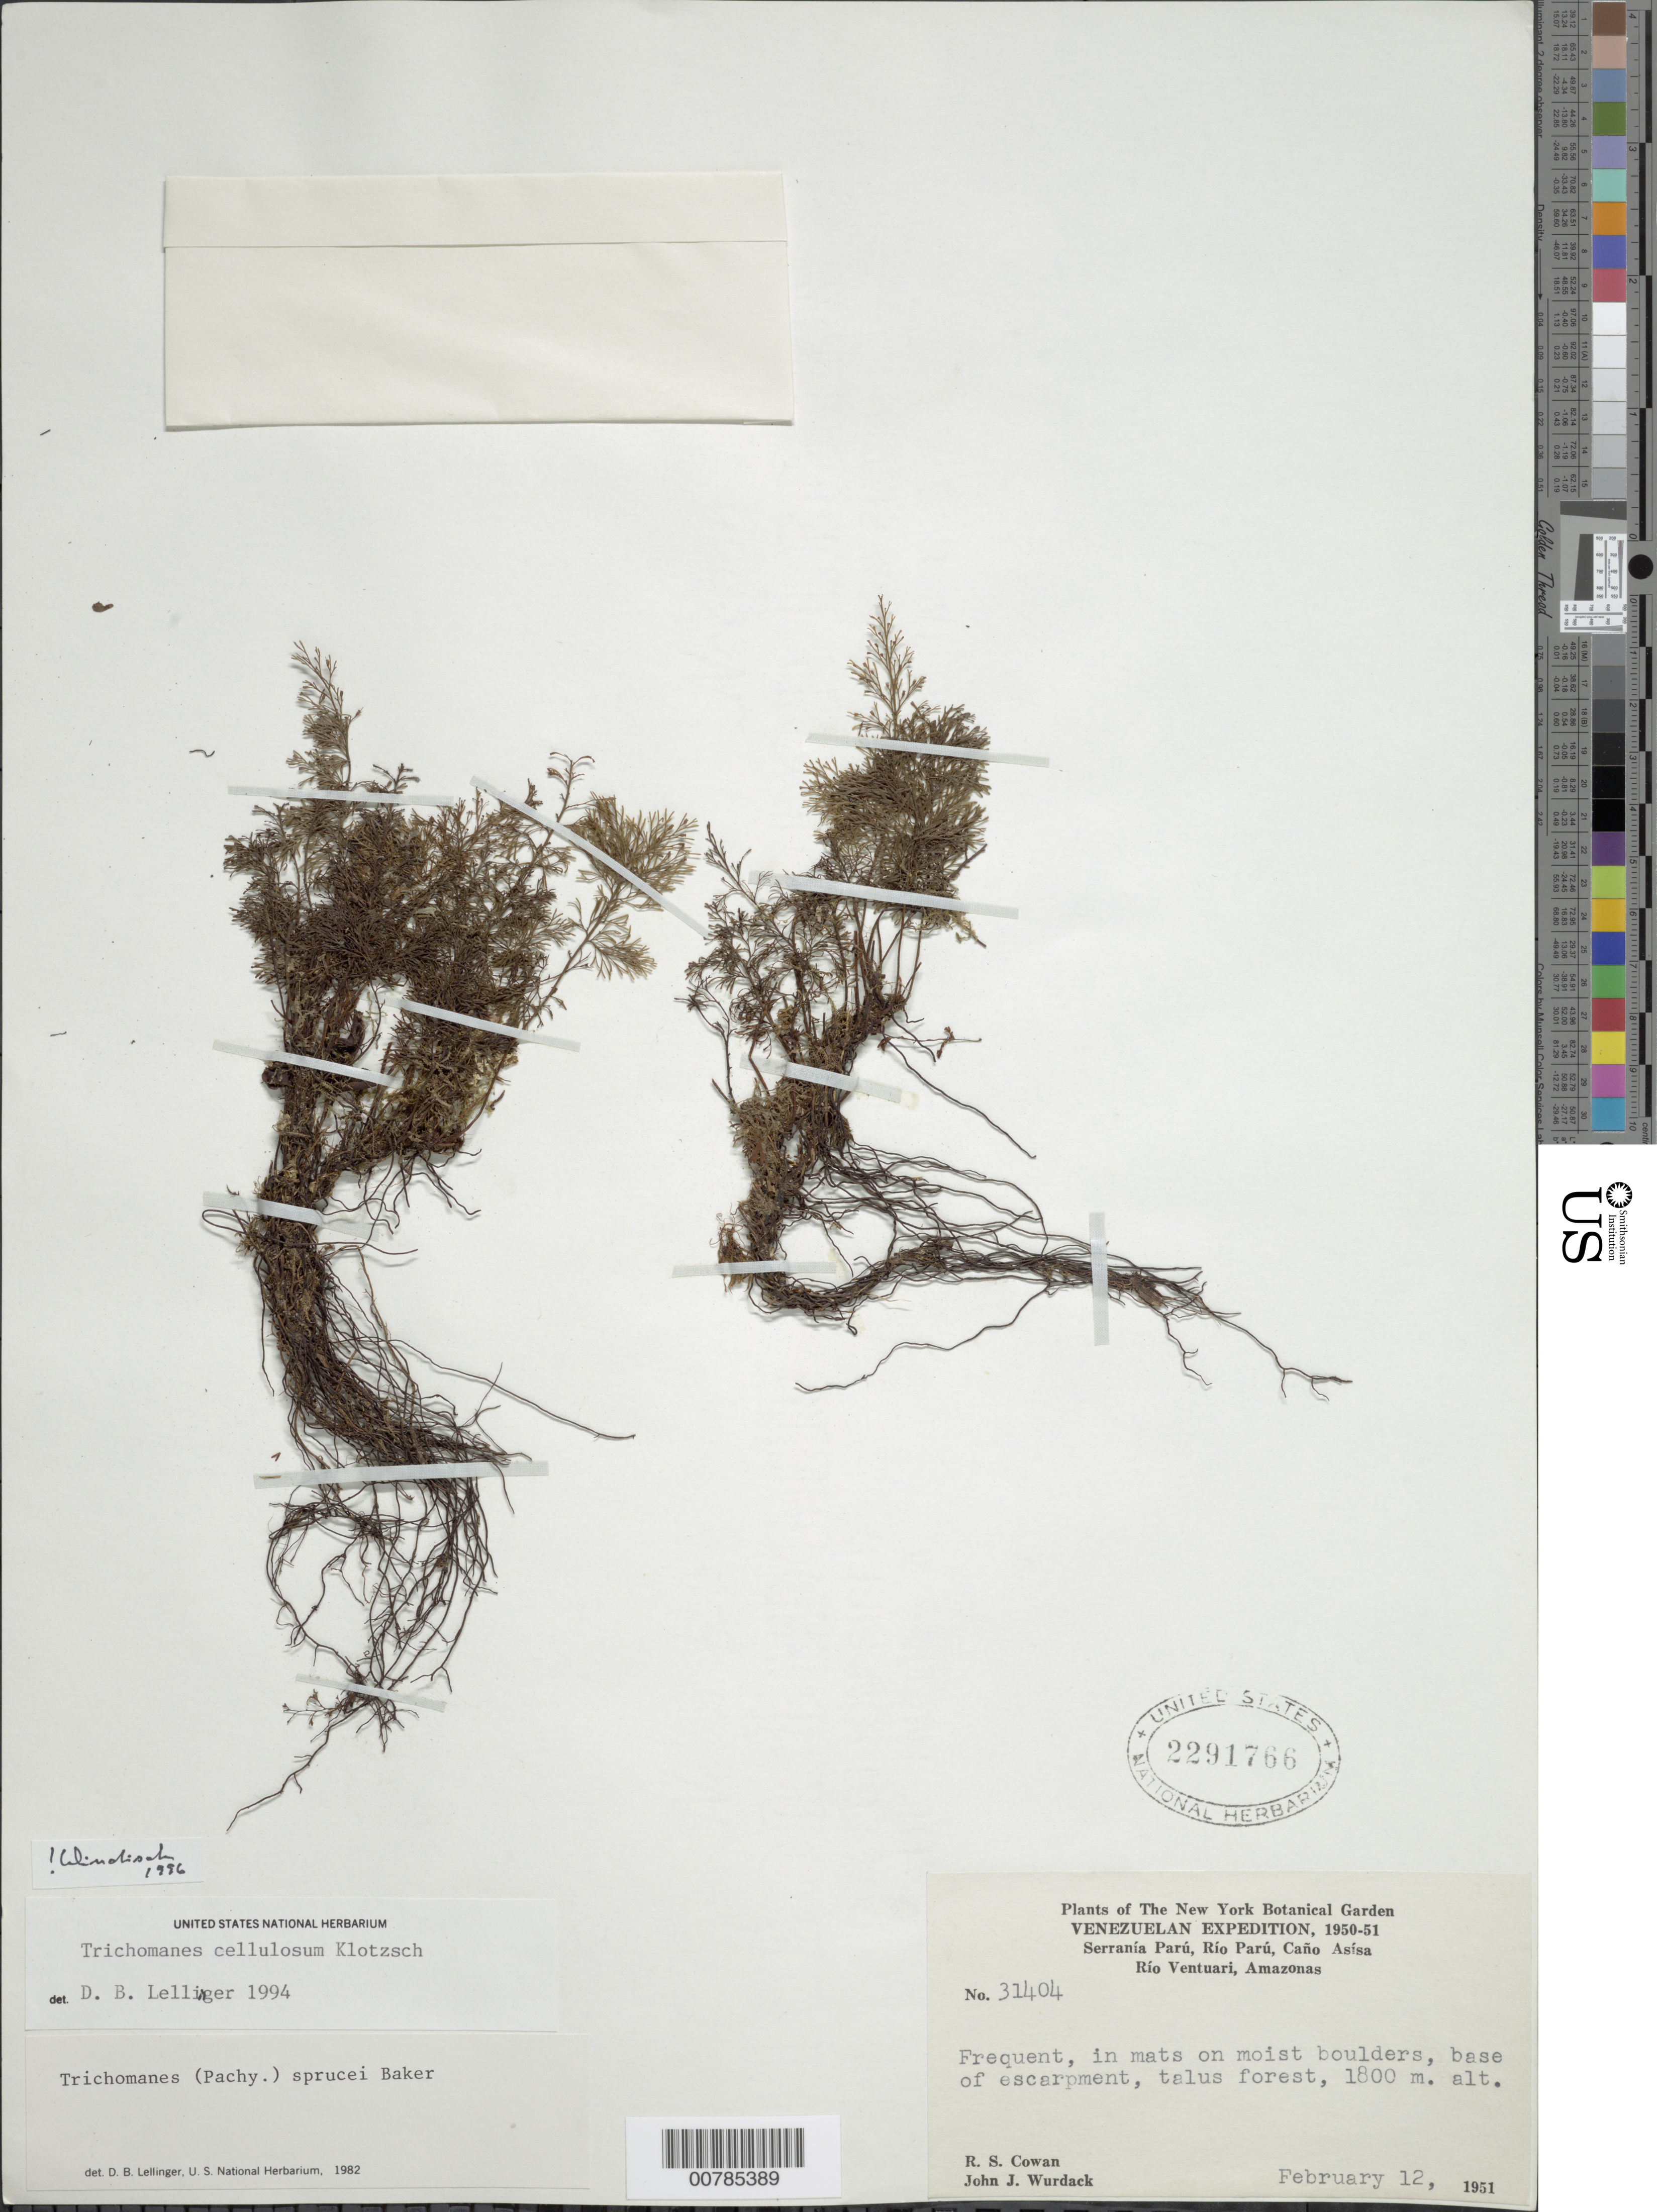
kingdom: Plantae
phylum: Tracheophyta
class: Polypodiopsida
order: Hymenophyllales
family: Hymenophyllaceae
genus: Abrodictyum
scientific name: Abrodictyum cellulosum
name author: (Klotzsch) Ebihara & Dubuisson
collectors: R. S. Cowan & J. J. Wurdack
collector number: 31404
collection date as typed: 12-Feb-51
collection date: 1951-02-12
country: Venezuela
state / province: Amazonas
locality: Serranía Parú, Río Parú, Caño Asísa, 2 km S of camp 2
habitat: On moist boulders, base of escarpment, talus forest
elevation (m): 1800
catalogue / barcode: US 2291766